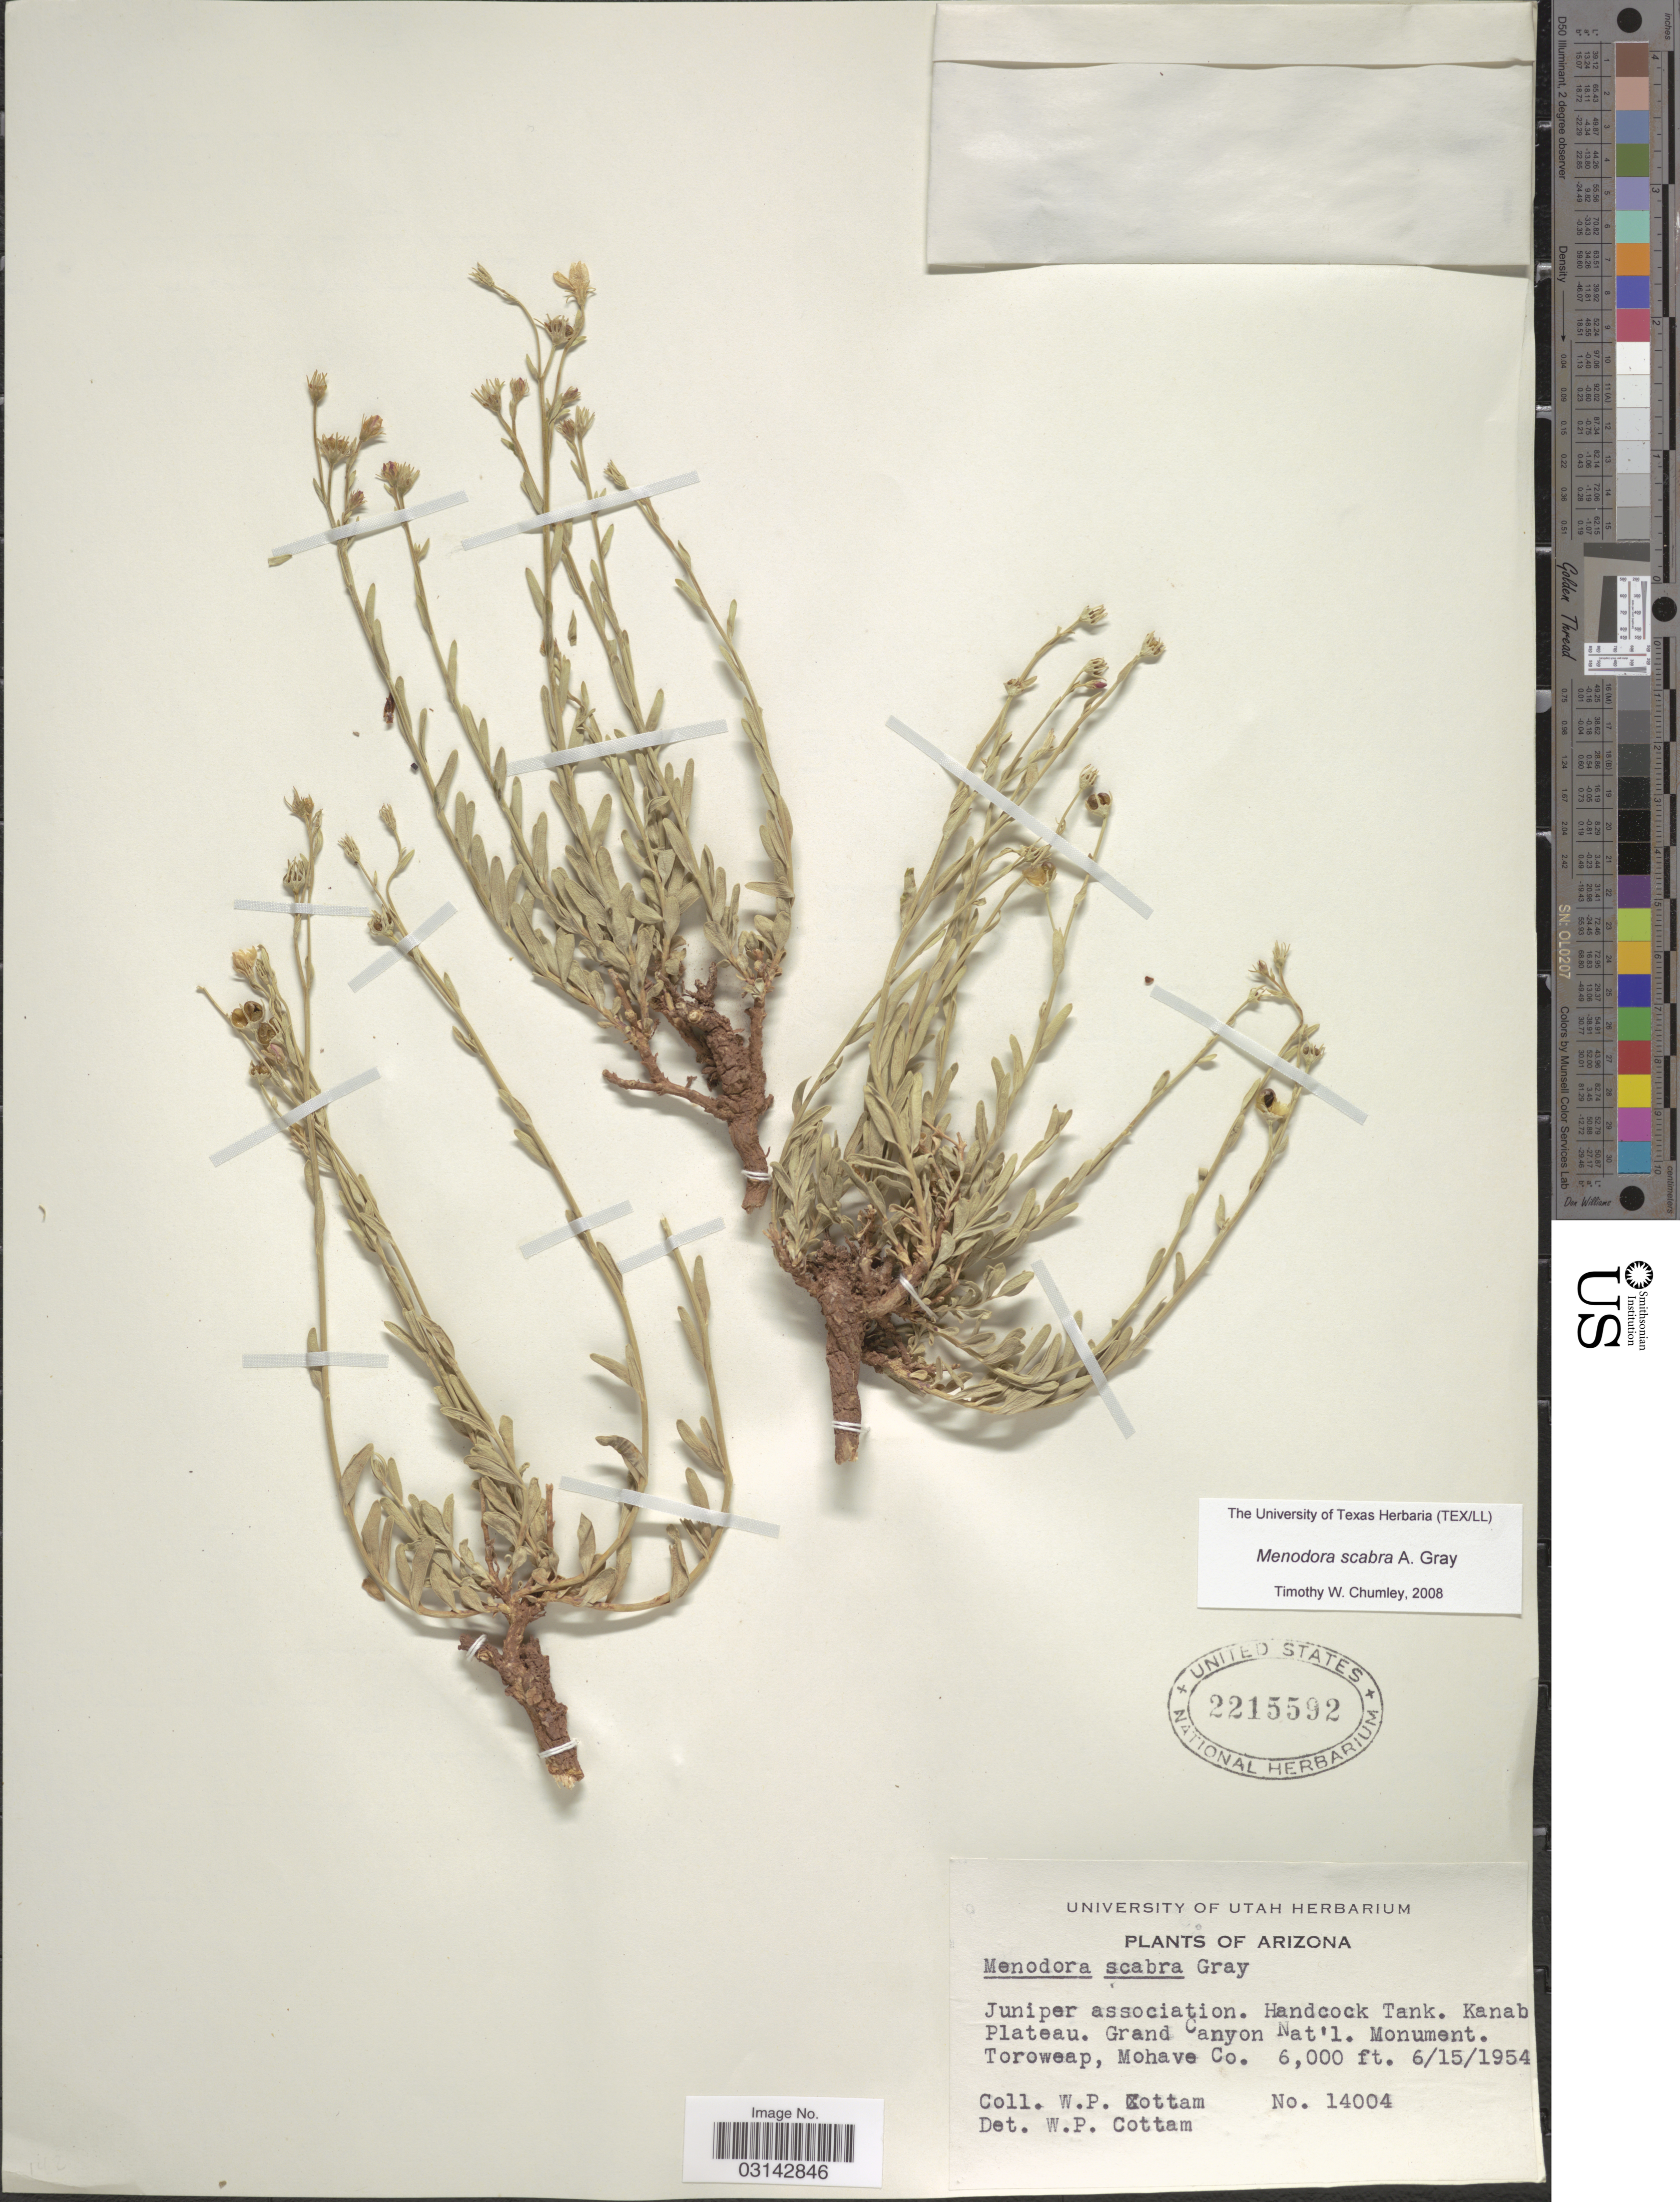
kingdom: Plantae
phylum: Tracheophyta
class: Magnoliopsida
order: Lamiales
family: Oleaceae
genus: Menodora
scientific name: Menodora scabra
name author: A. Gray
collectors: W. Cottam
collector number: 14004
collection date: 1954-06-15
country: United States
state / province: Arizona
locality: Juniper association. Handcock Tank. Kanab Plateau. Grand Canyon Nat'l Monument. Toroweap, Mohave Co.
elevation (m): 1829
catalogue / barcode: US 2215592